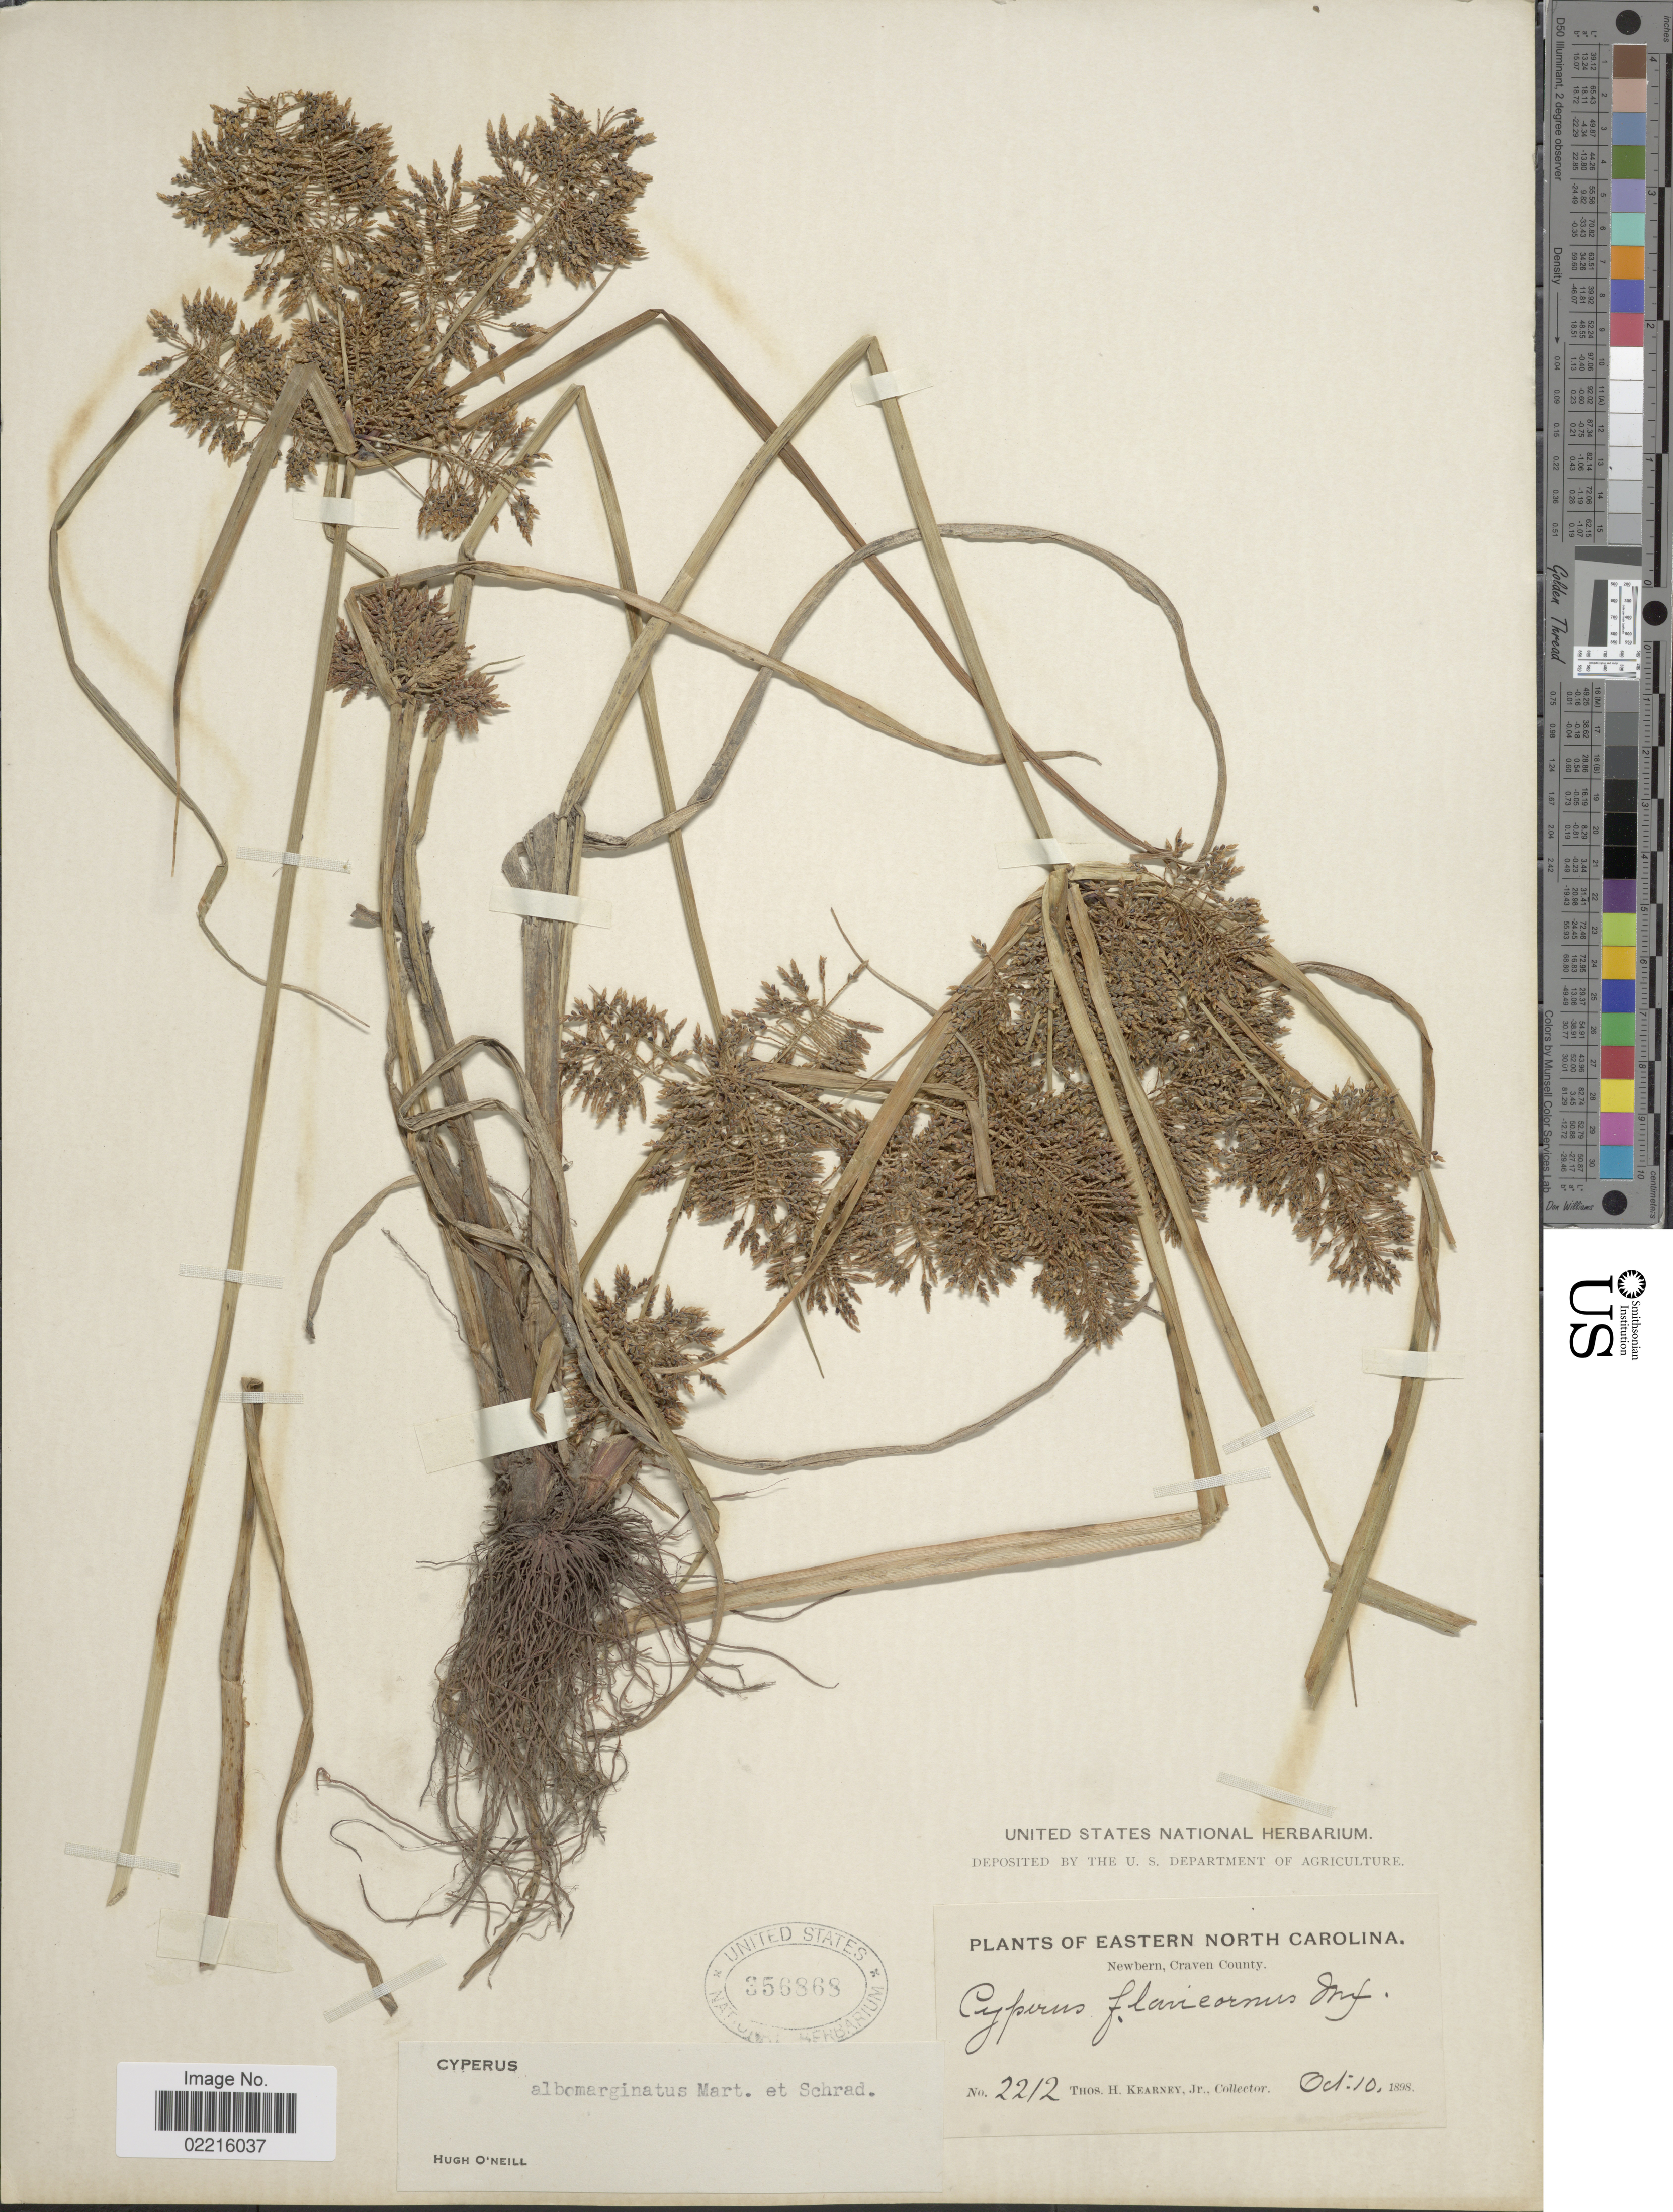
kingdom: Plantae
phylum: Tracheophyta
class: Liliopsida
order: Poales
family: Cyperaceae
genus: Cyperus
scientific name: Cyperus flavicomus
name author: Michx.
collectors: T. H. Kearney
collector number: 2212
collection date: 1898-10-10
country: United States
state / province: North Carolina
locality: Eastern North Carolina, Newbern, Craven County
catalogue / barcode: US 356868